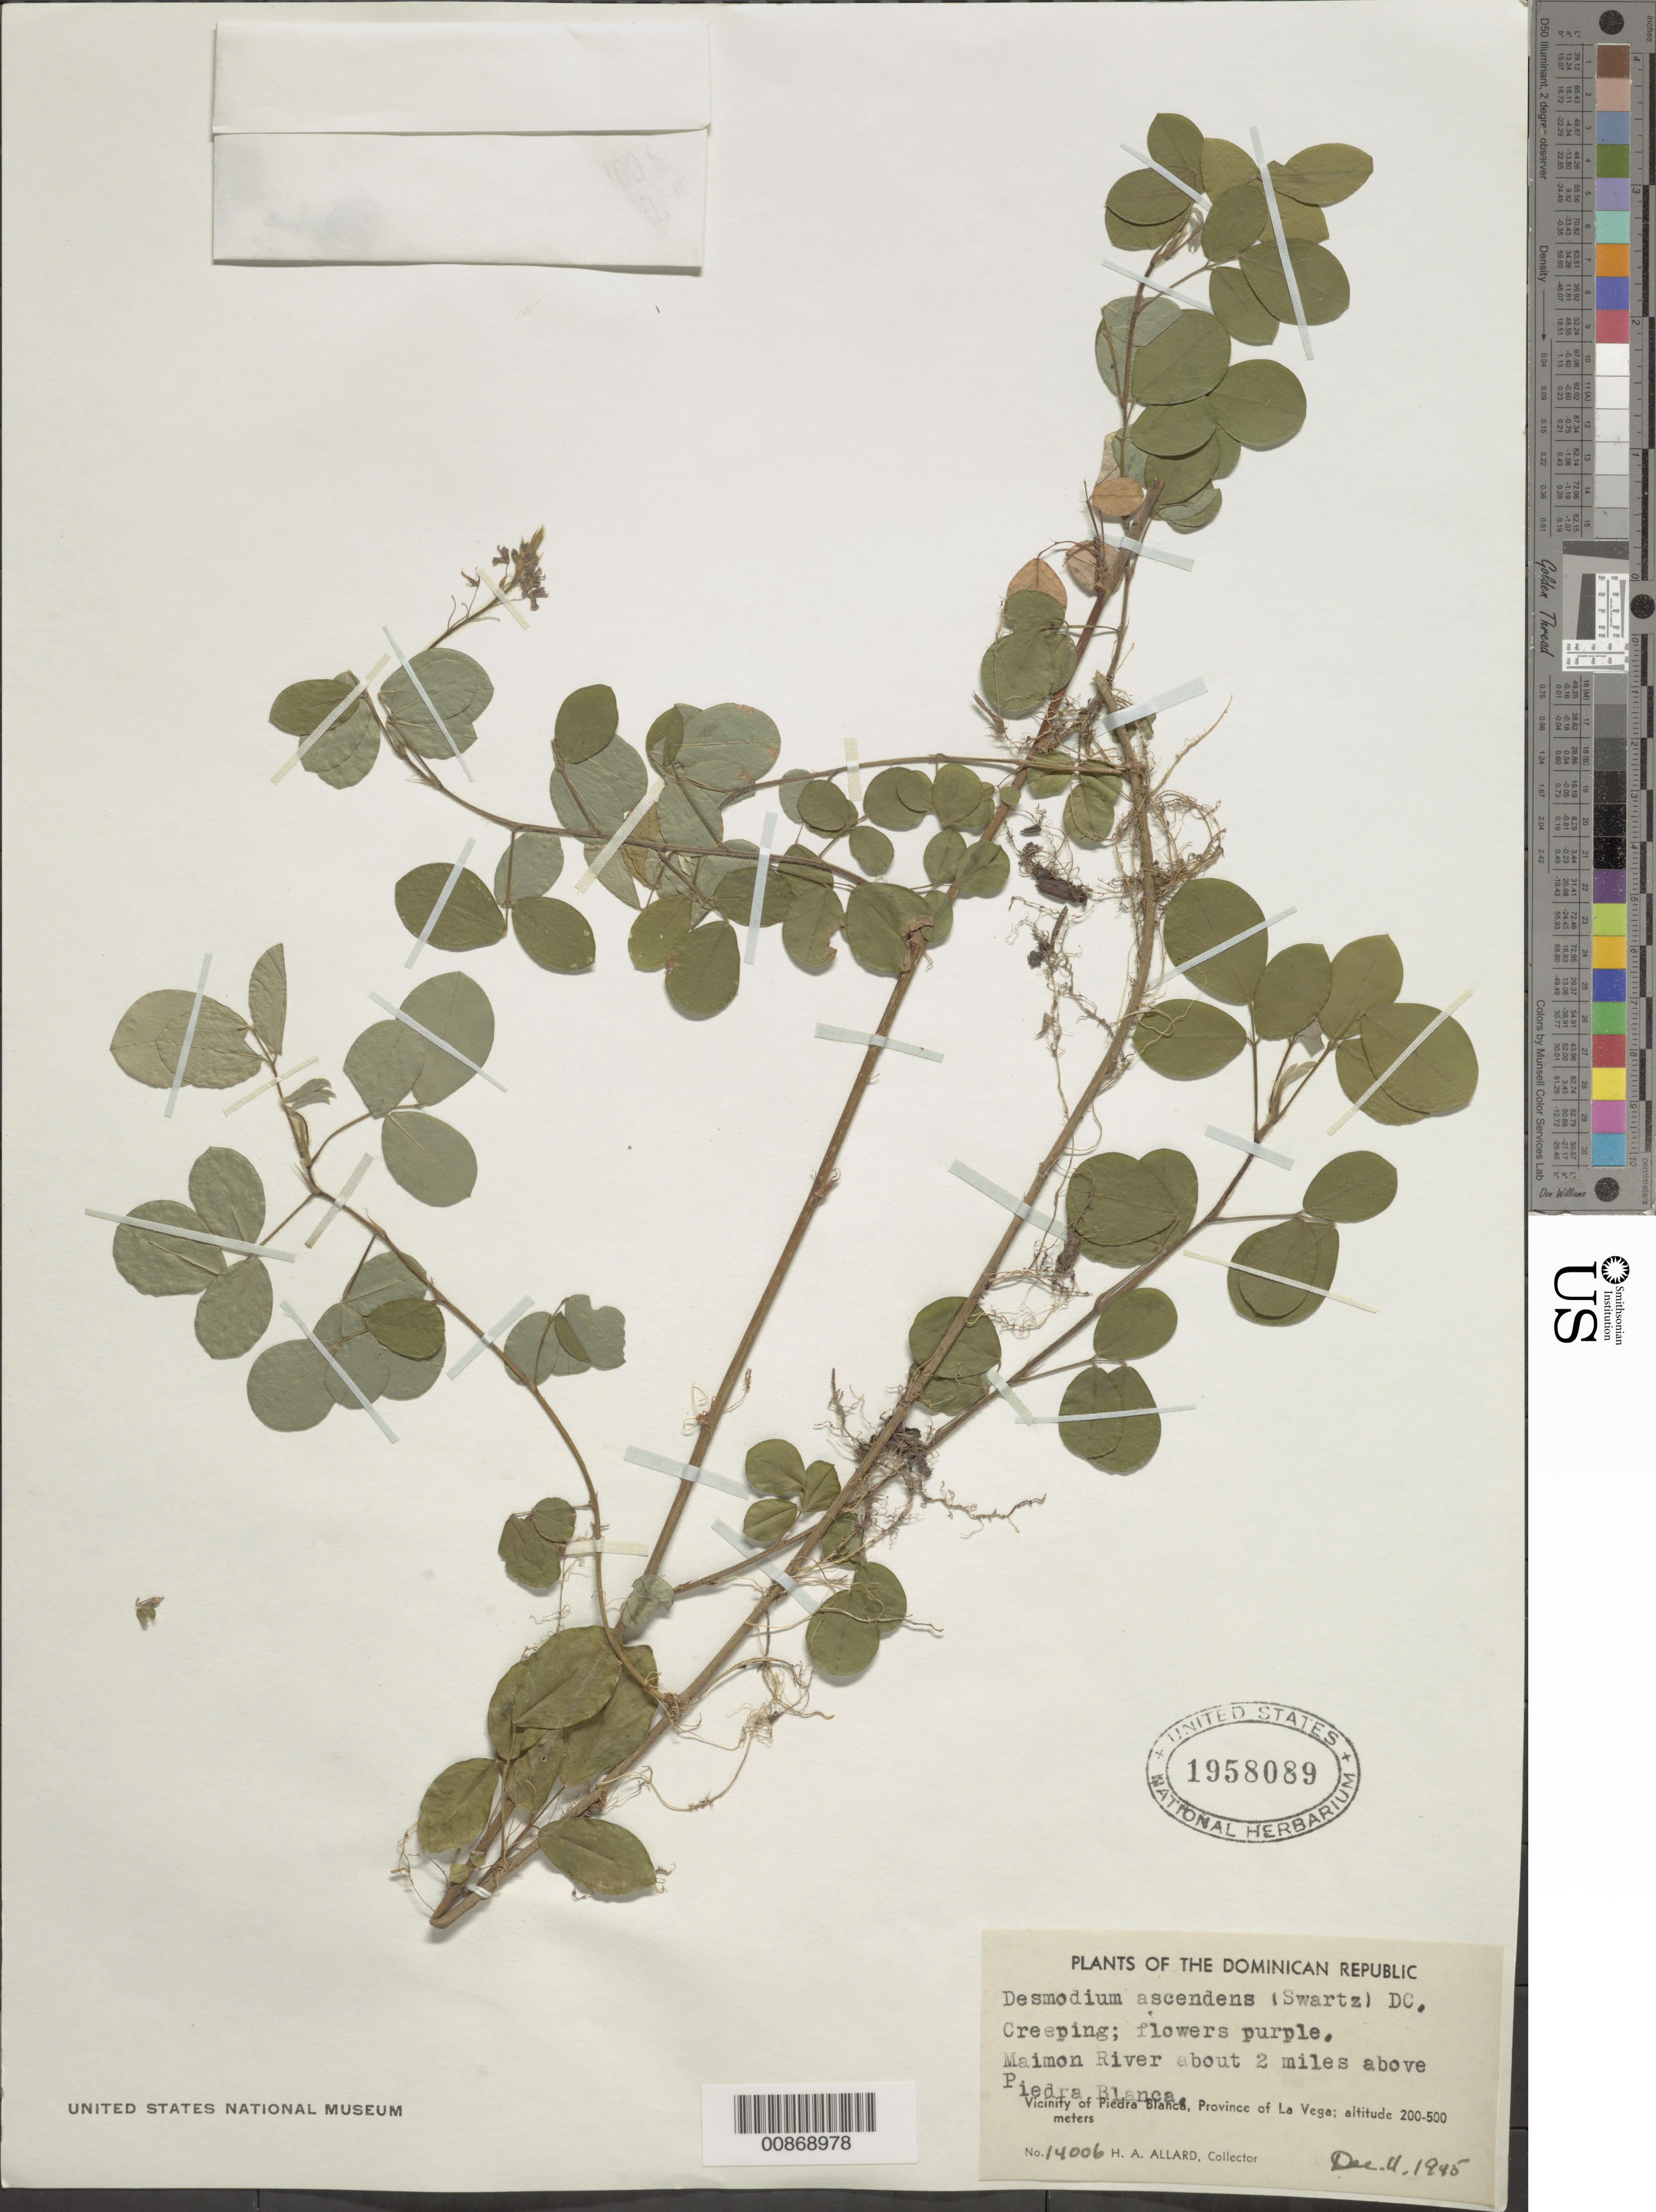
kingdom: Plantae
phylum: Tracheophyta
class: Magnoliopsida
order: Fabales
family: Fabaceae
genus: Grona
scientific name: Grona adscendens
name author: (Sw.) H. Ohashi & K. Ohashi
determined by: Strong, Mark T., (BOT), Smithsonian Institution - National Museum of Natural History (UNITED STATES)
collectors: H. A. Allard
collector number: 14006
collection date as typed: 04 Dec 1945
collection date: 1945-12-04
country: Dominican Republic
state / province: La Vega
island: Hispaniola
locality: Maimon River about 2 miles above Piedra Blanca.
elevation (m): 200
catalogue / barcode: US 1958089